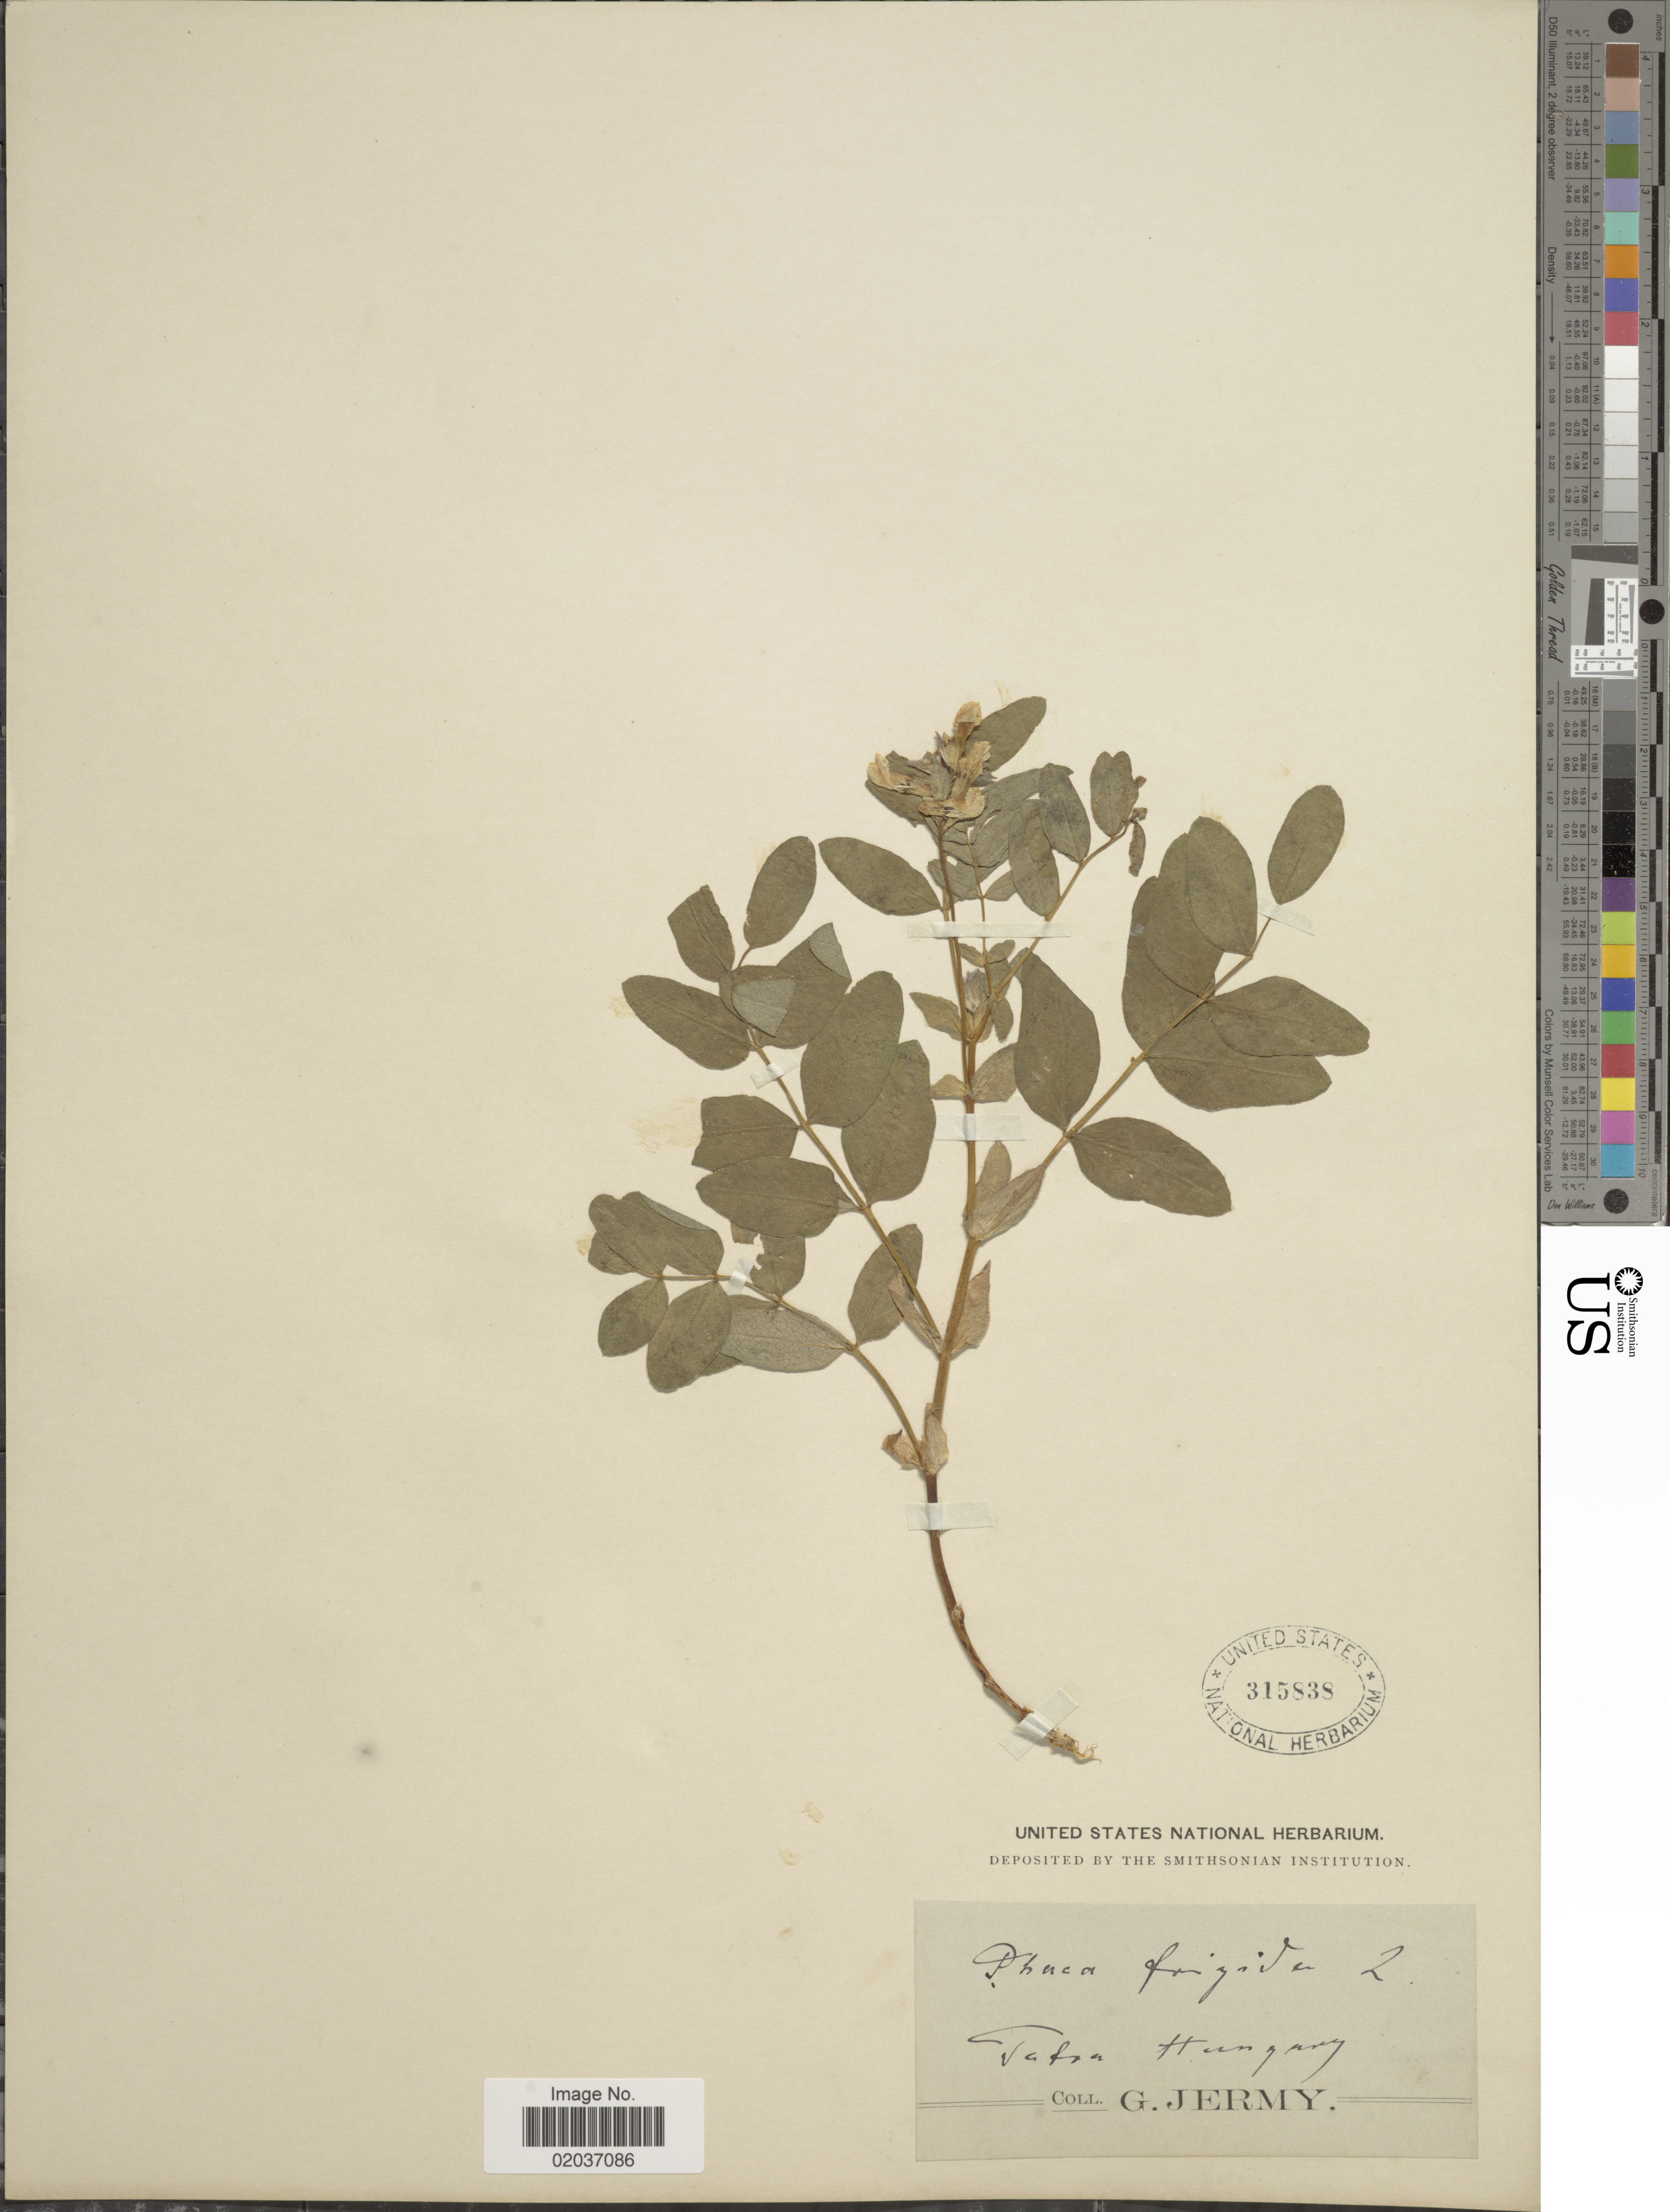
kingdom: Plantae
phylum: Tracheophyta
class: Magnoliopsida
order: Fabales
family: Fabaceae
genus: Astragalus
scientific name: Astragalus frigidus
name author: (L.) A. Gray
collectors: G. Jermy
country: Hungary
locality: Tatia [interpreted] Hungary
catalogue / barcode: US 315838